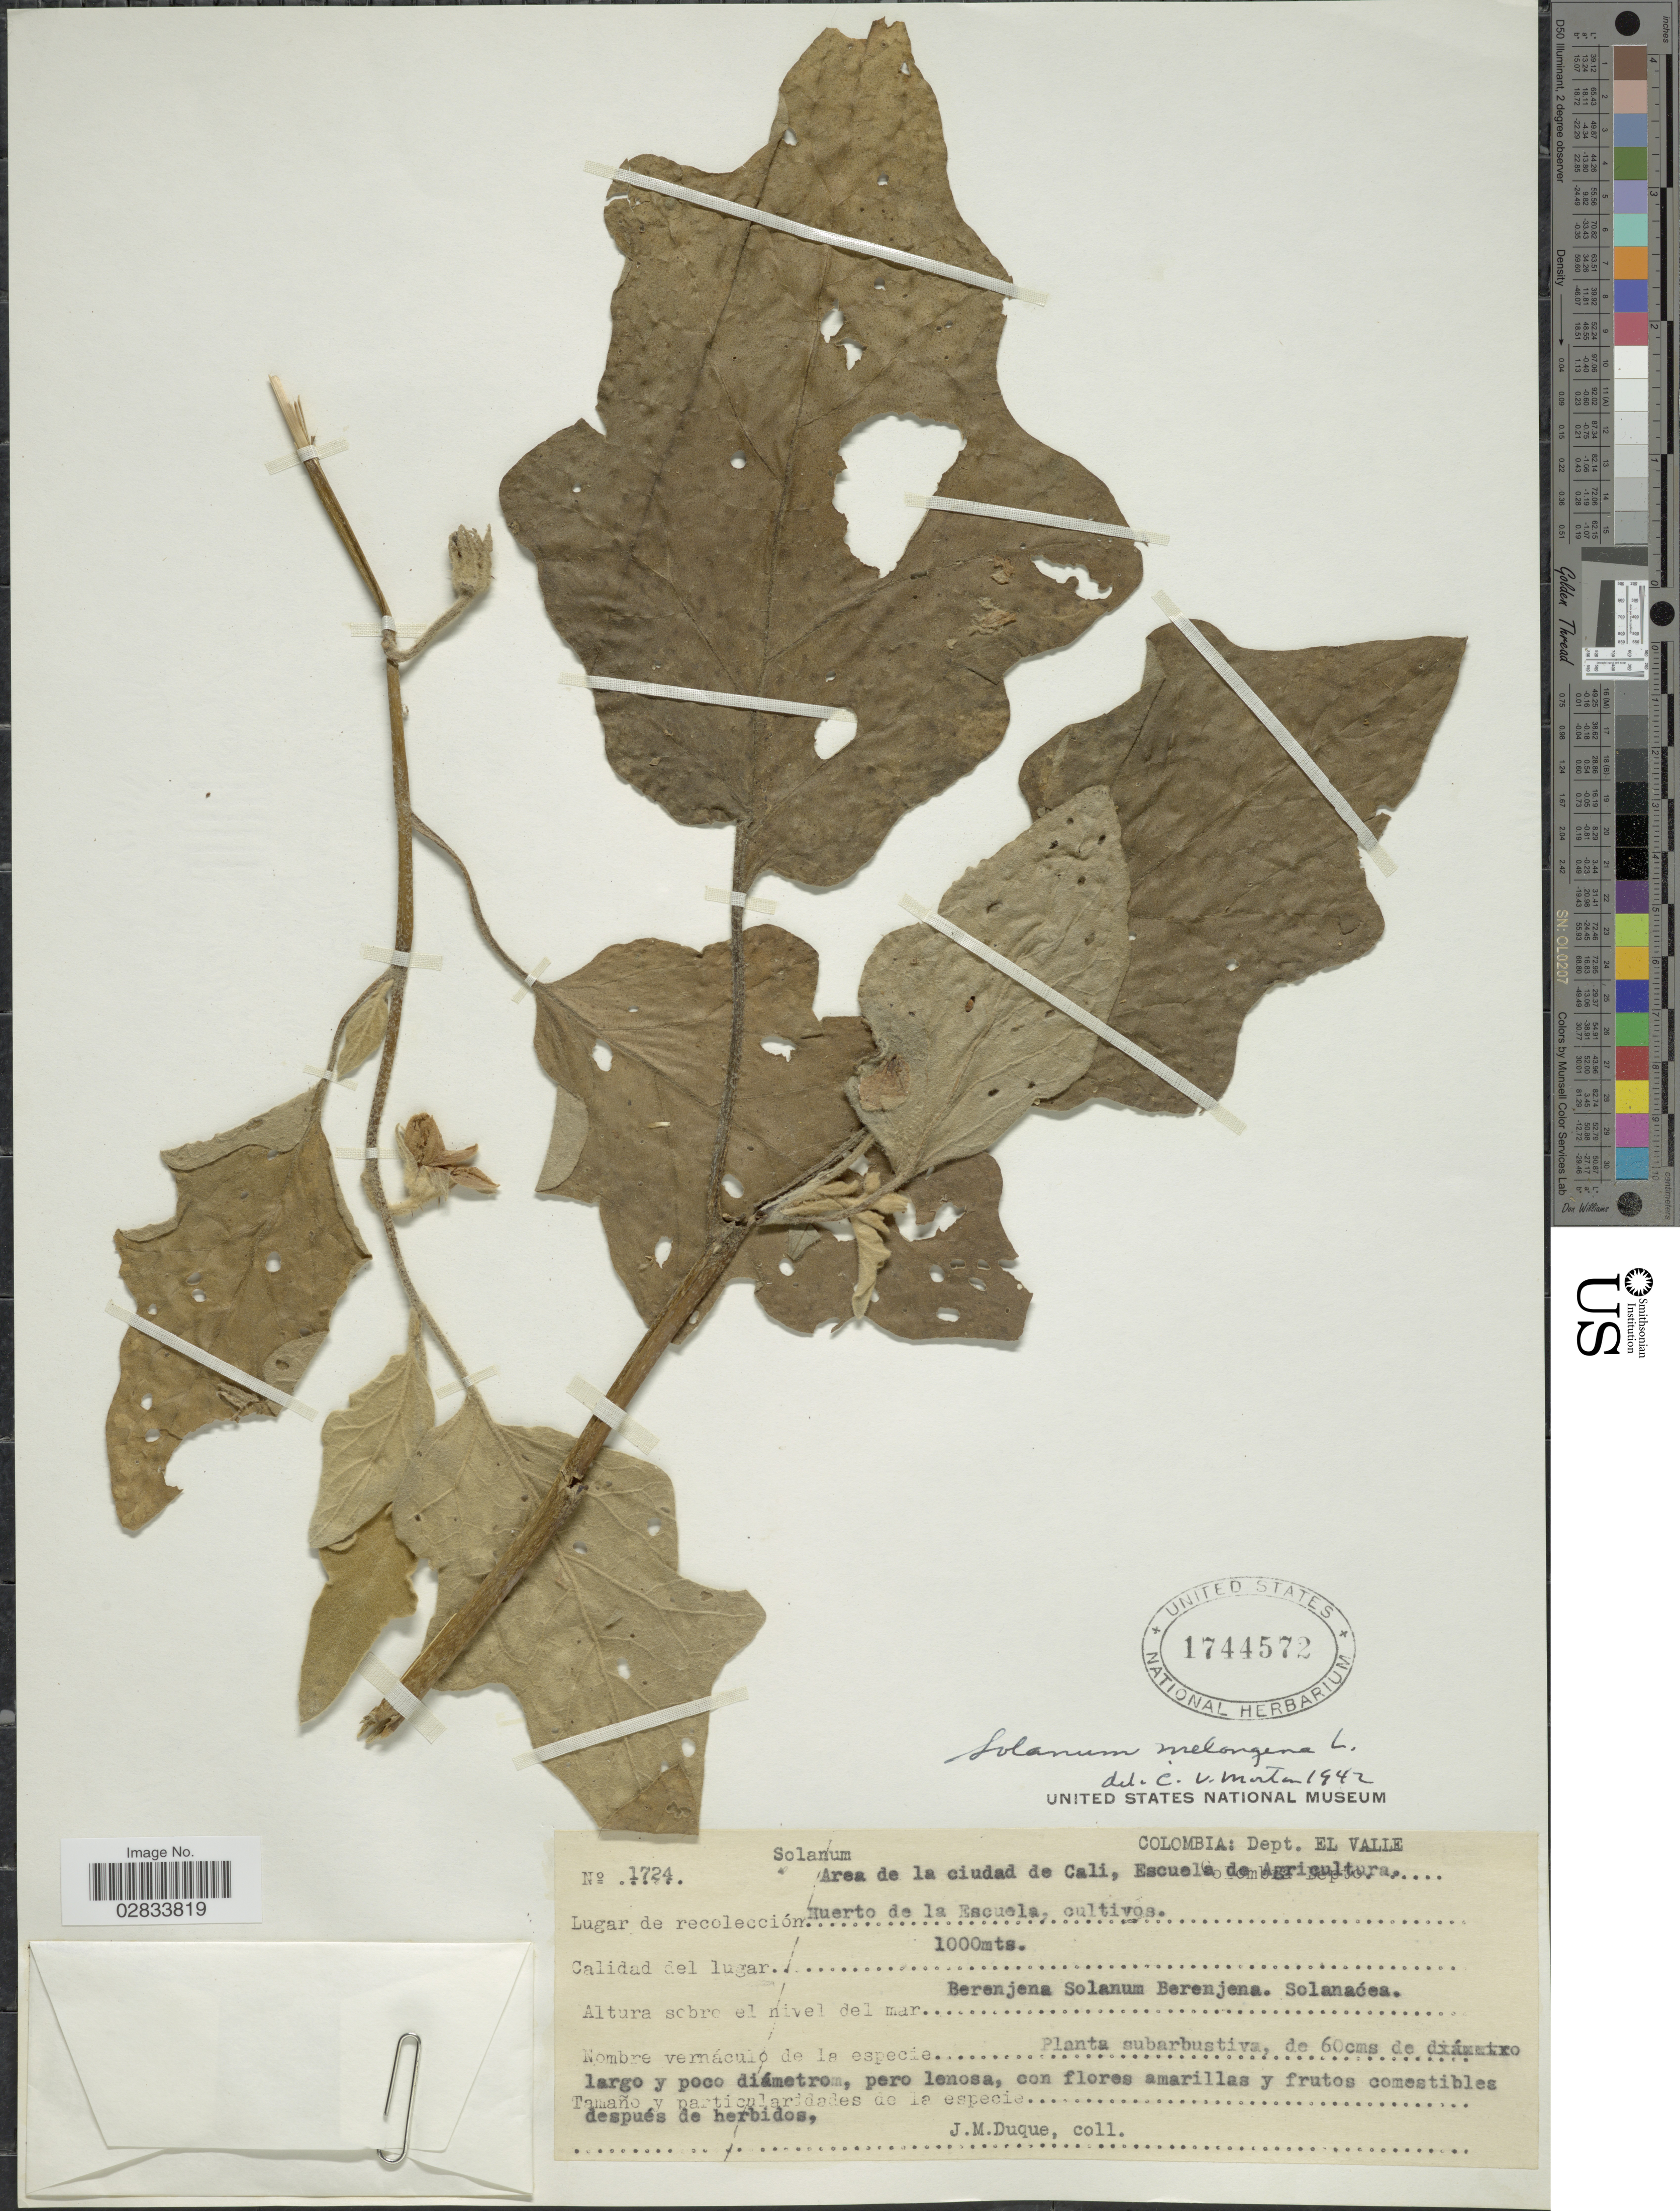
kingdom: Plantae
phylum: Tracheophyta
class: Magnoliopsida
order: Solanales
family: Solanaceae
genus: Solanum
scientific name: Solanum melongena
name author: L.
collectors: J. Duque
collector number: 1724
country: Colombia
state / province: Valle del Cauca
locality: Area de la ciudad de Cali, Escuela de Agricultura, Huerto de la Escuela, cultivos.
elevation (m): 1000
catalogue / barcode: US 1744572